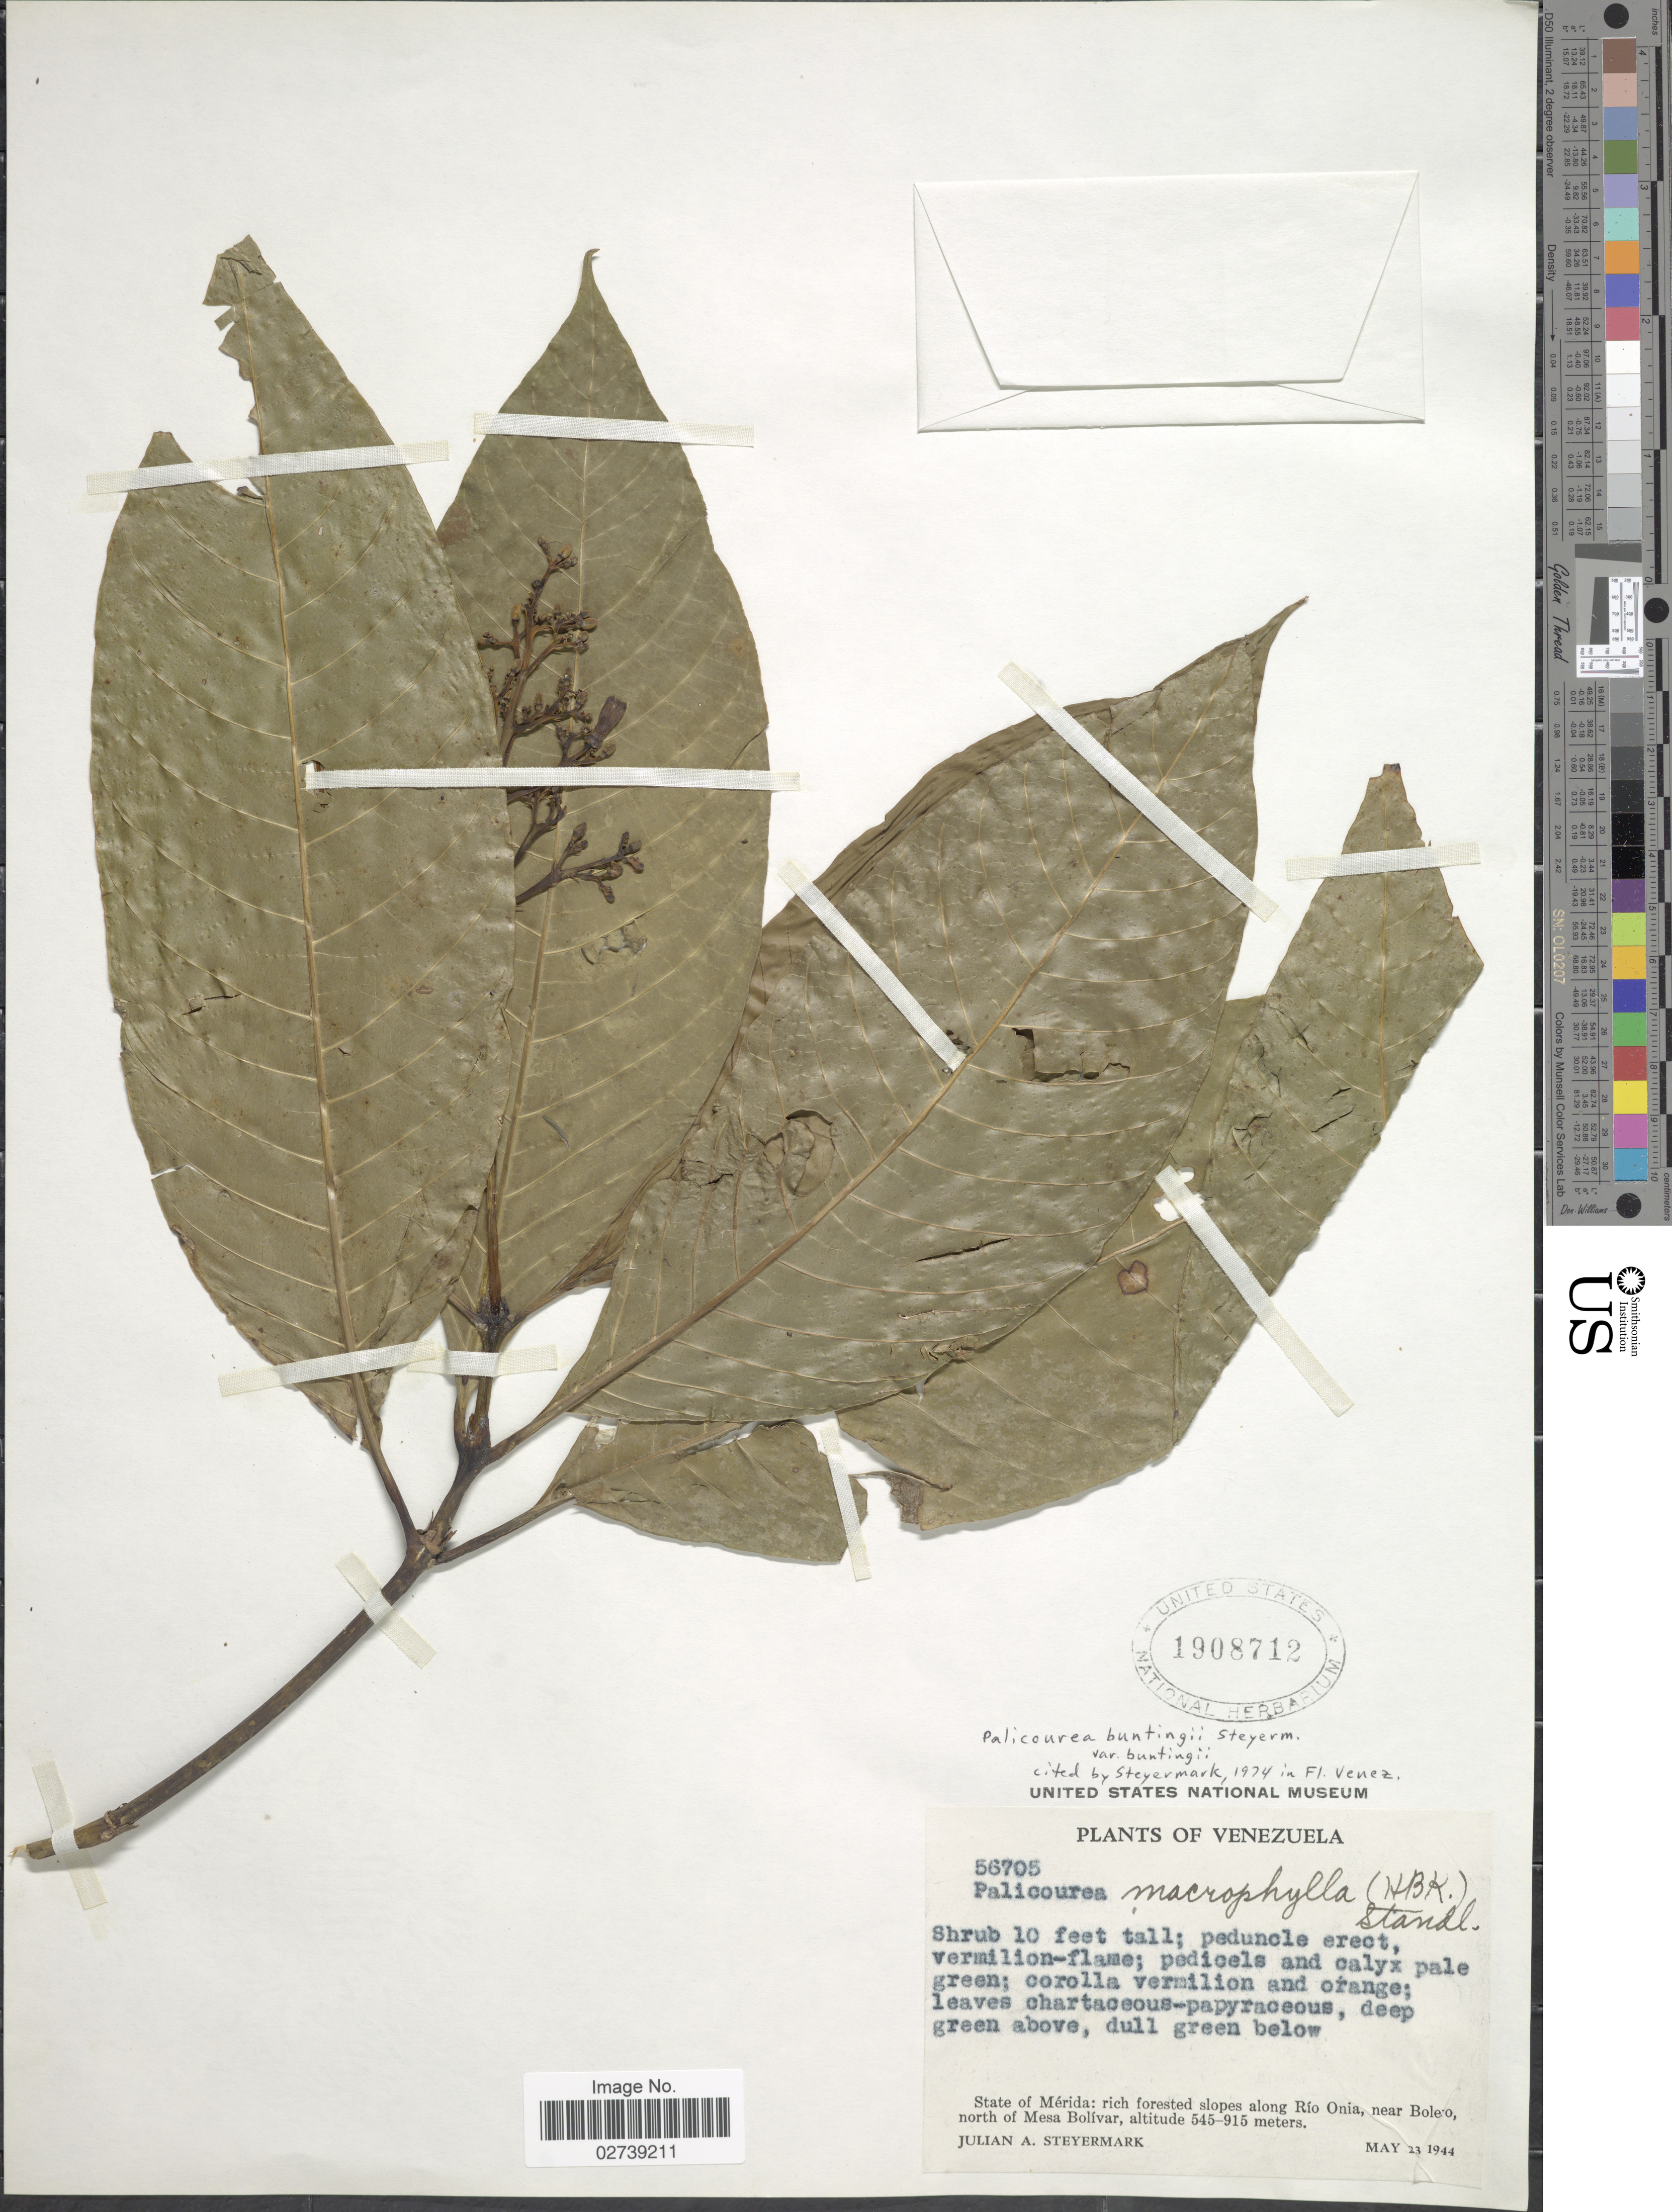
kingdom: Plantae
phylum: Tracheophyta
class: Magnoliopsida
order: Gentianales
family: Rubiaceae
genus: Palicourea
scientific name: Palicourea buntingii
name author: Steyerm.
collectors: J. Steyermark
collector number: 56705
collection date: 1944-05-23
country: Venezuela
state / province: Mérida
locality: Rich forested slopes along Rio Onia, near Bolero, north of Mesa Bolivar.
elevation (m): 545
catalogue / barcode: US 1908712